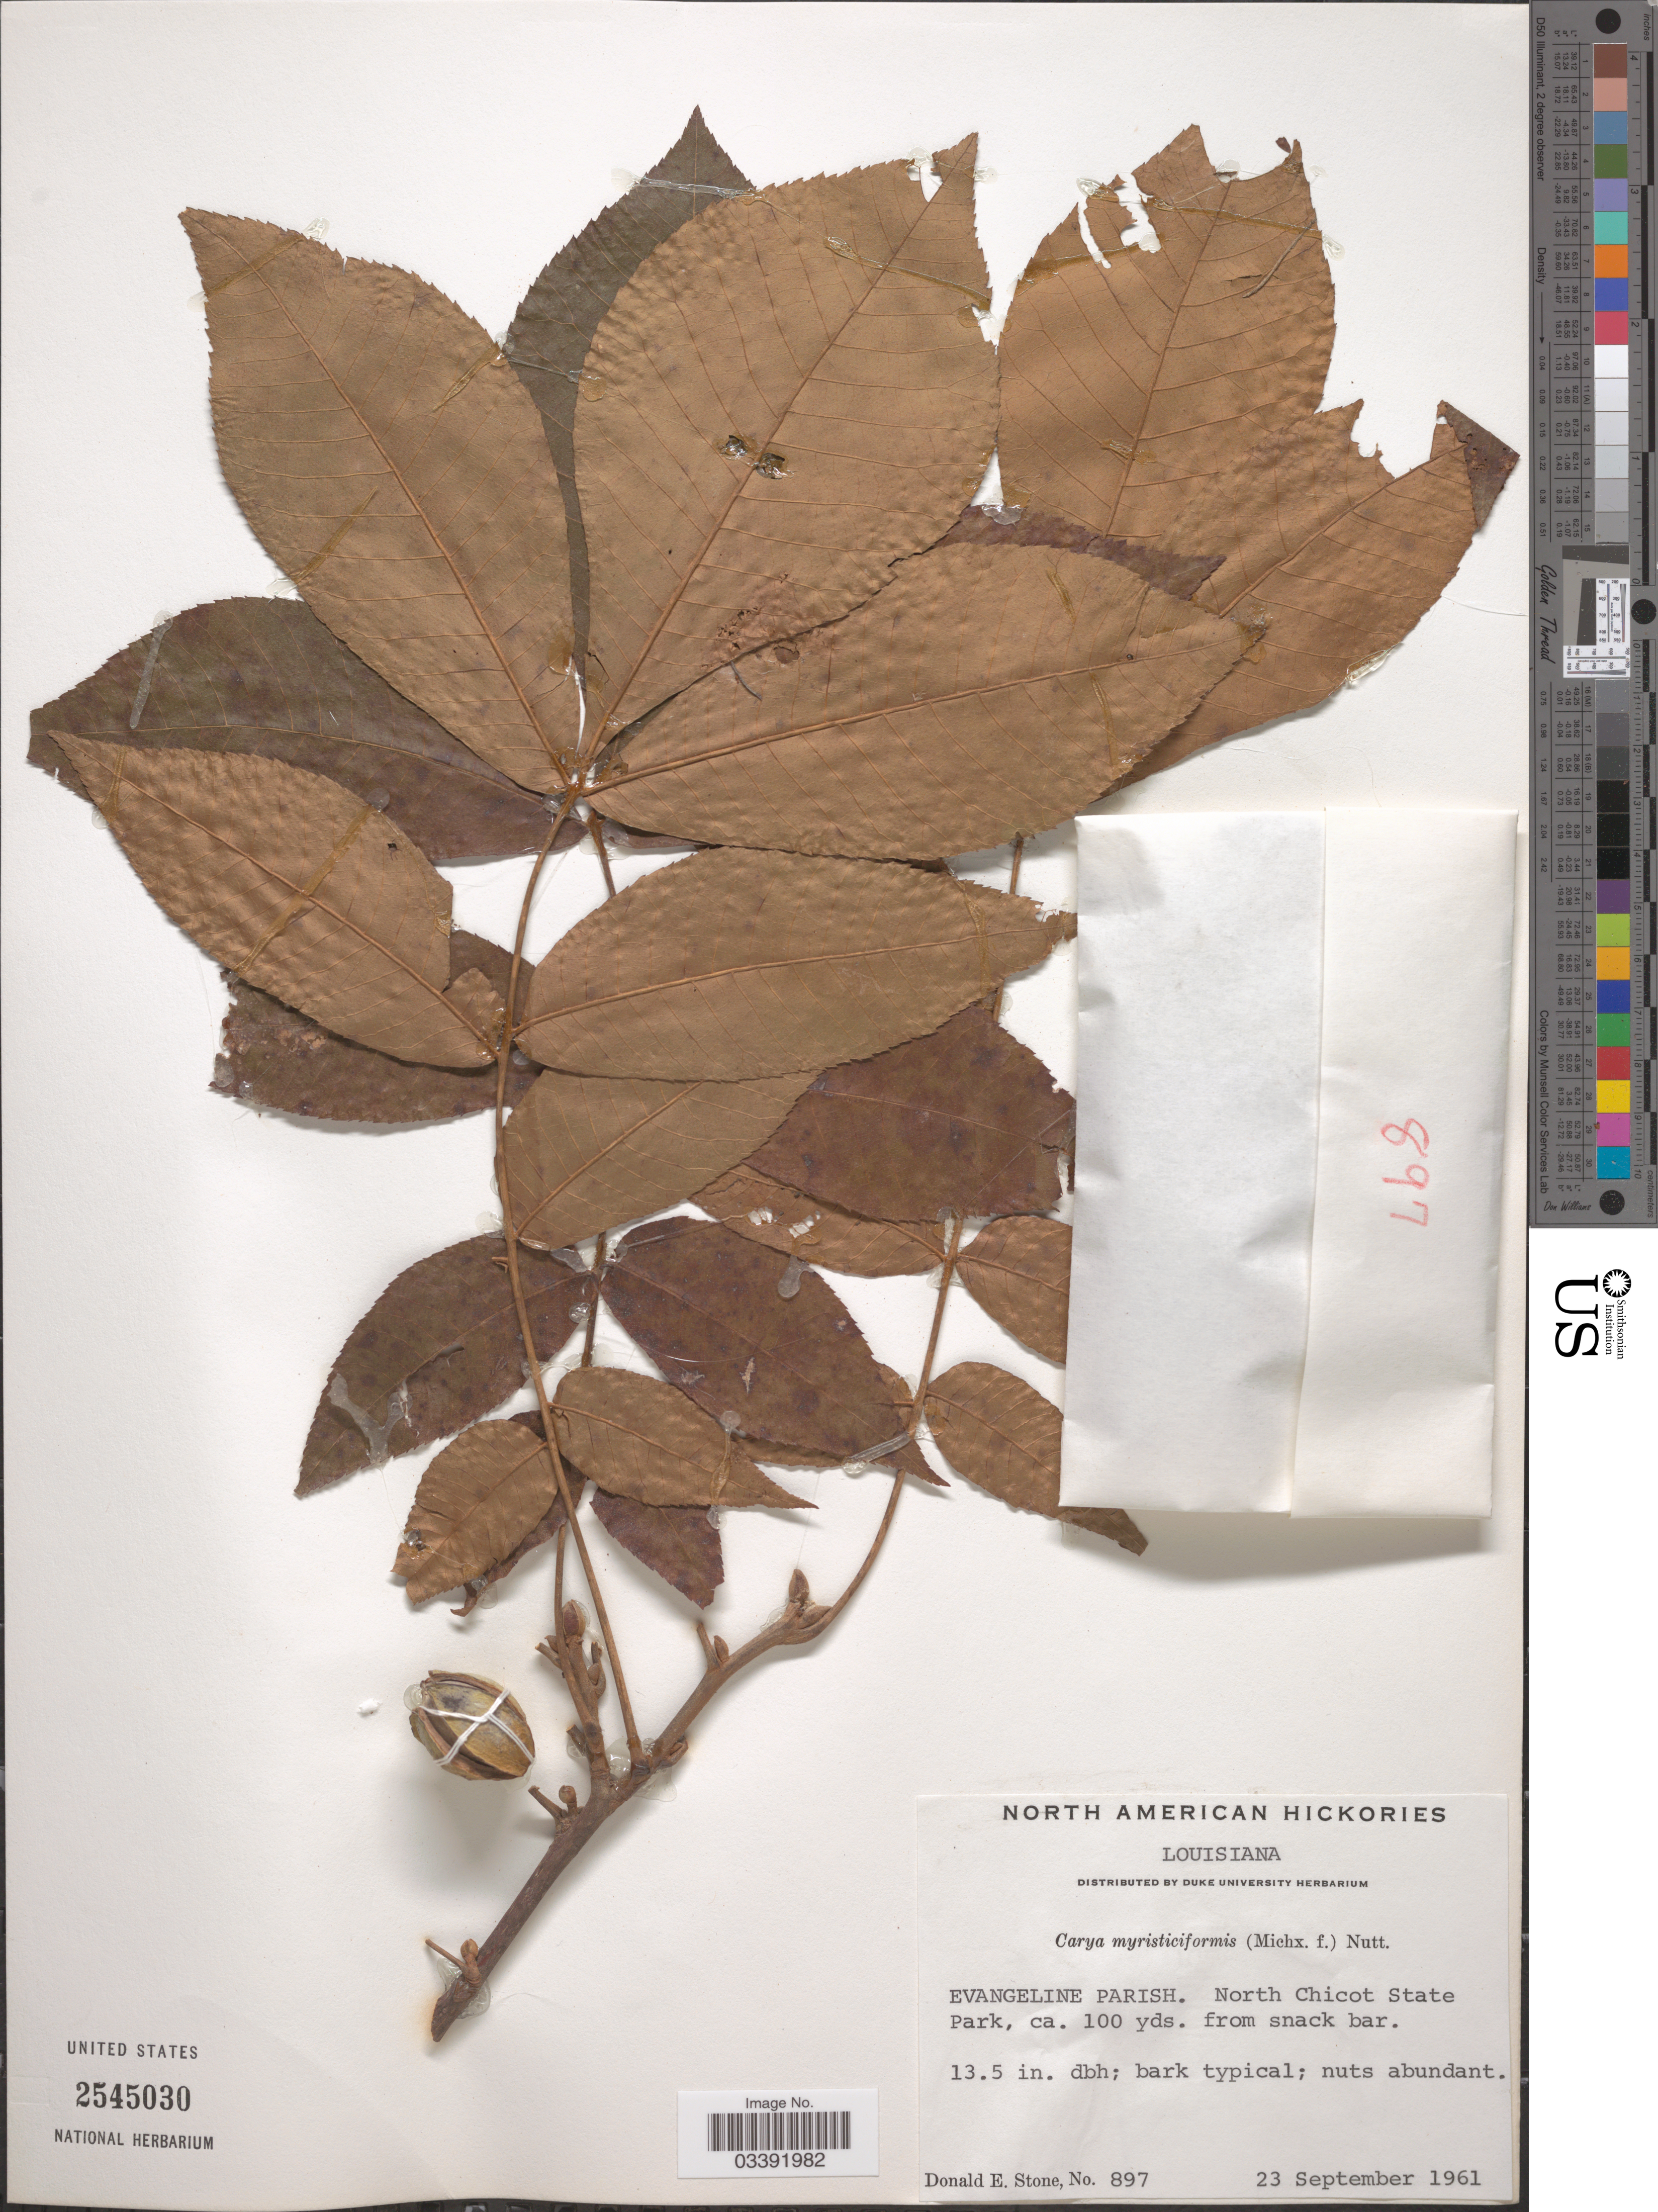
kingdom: Plantae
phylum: Tracheophyta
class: Magnoliopsida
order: Fagales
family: Juglandaceae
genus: Carya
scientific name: Carya myristiciformis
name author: (F. Michx.) Nutt.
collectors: D. Stone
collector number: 897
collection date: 1961-09-23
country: United States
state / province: Louisiana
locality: Evangeline Parish. North Chicot State Park, ca. 100 yds. from snack bar.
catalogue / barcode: US 2545030